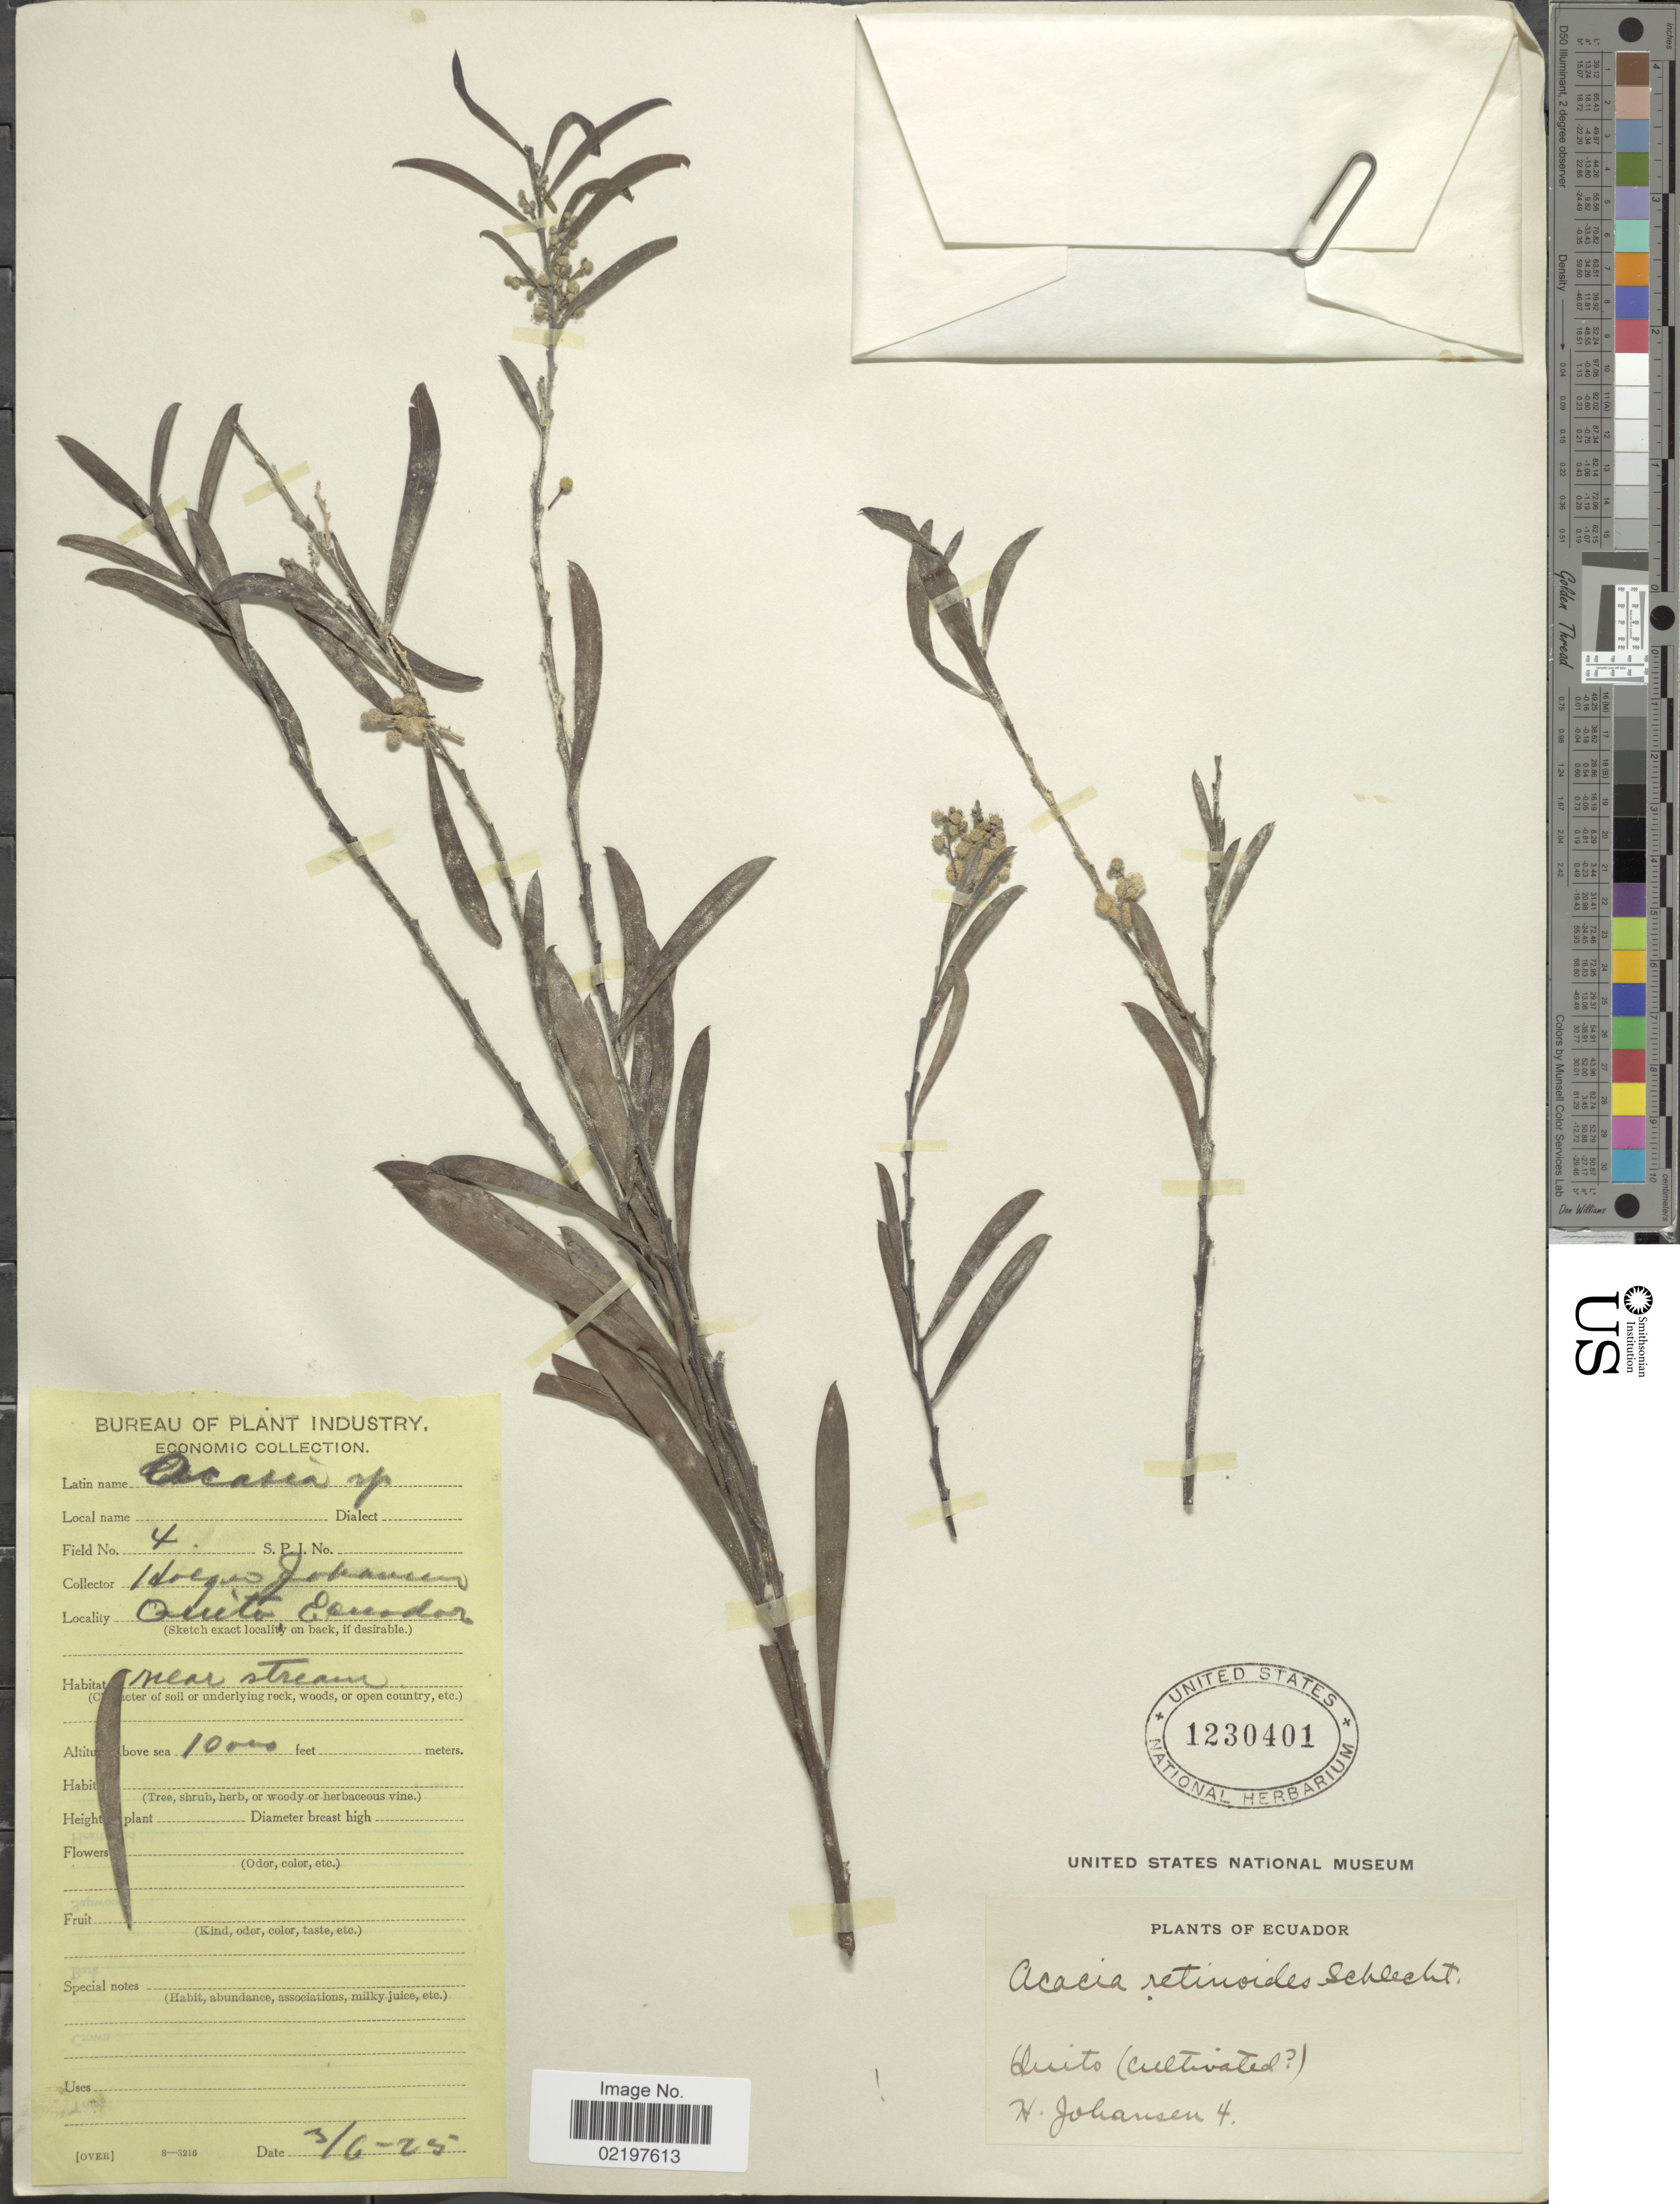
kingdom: Plantae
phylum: Tracheophyta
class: Magnoliopsida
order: Fabales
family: Fabaceae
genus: Acacia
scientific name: Acacia retinodes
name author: Schltdl.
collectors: H. Johansen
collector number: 4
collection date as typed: Transcribed d/m/y: 3/6/25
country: Ecuador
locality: Quito, Ecuador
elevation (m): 3048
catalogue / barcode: US 1230401